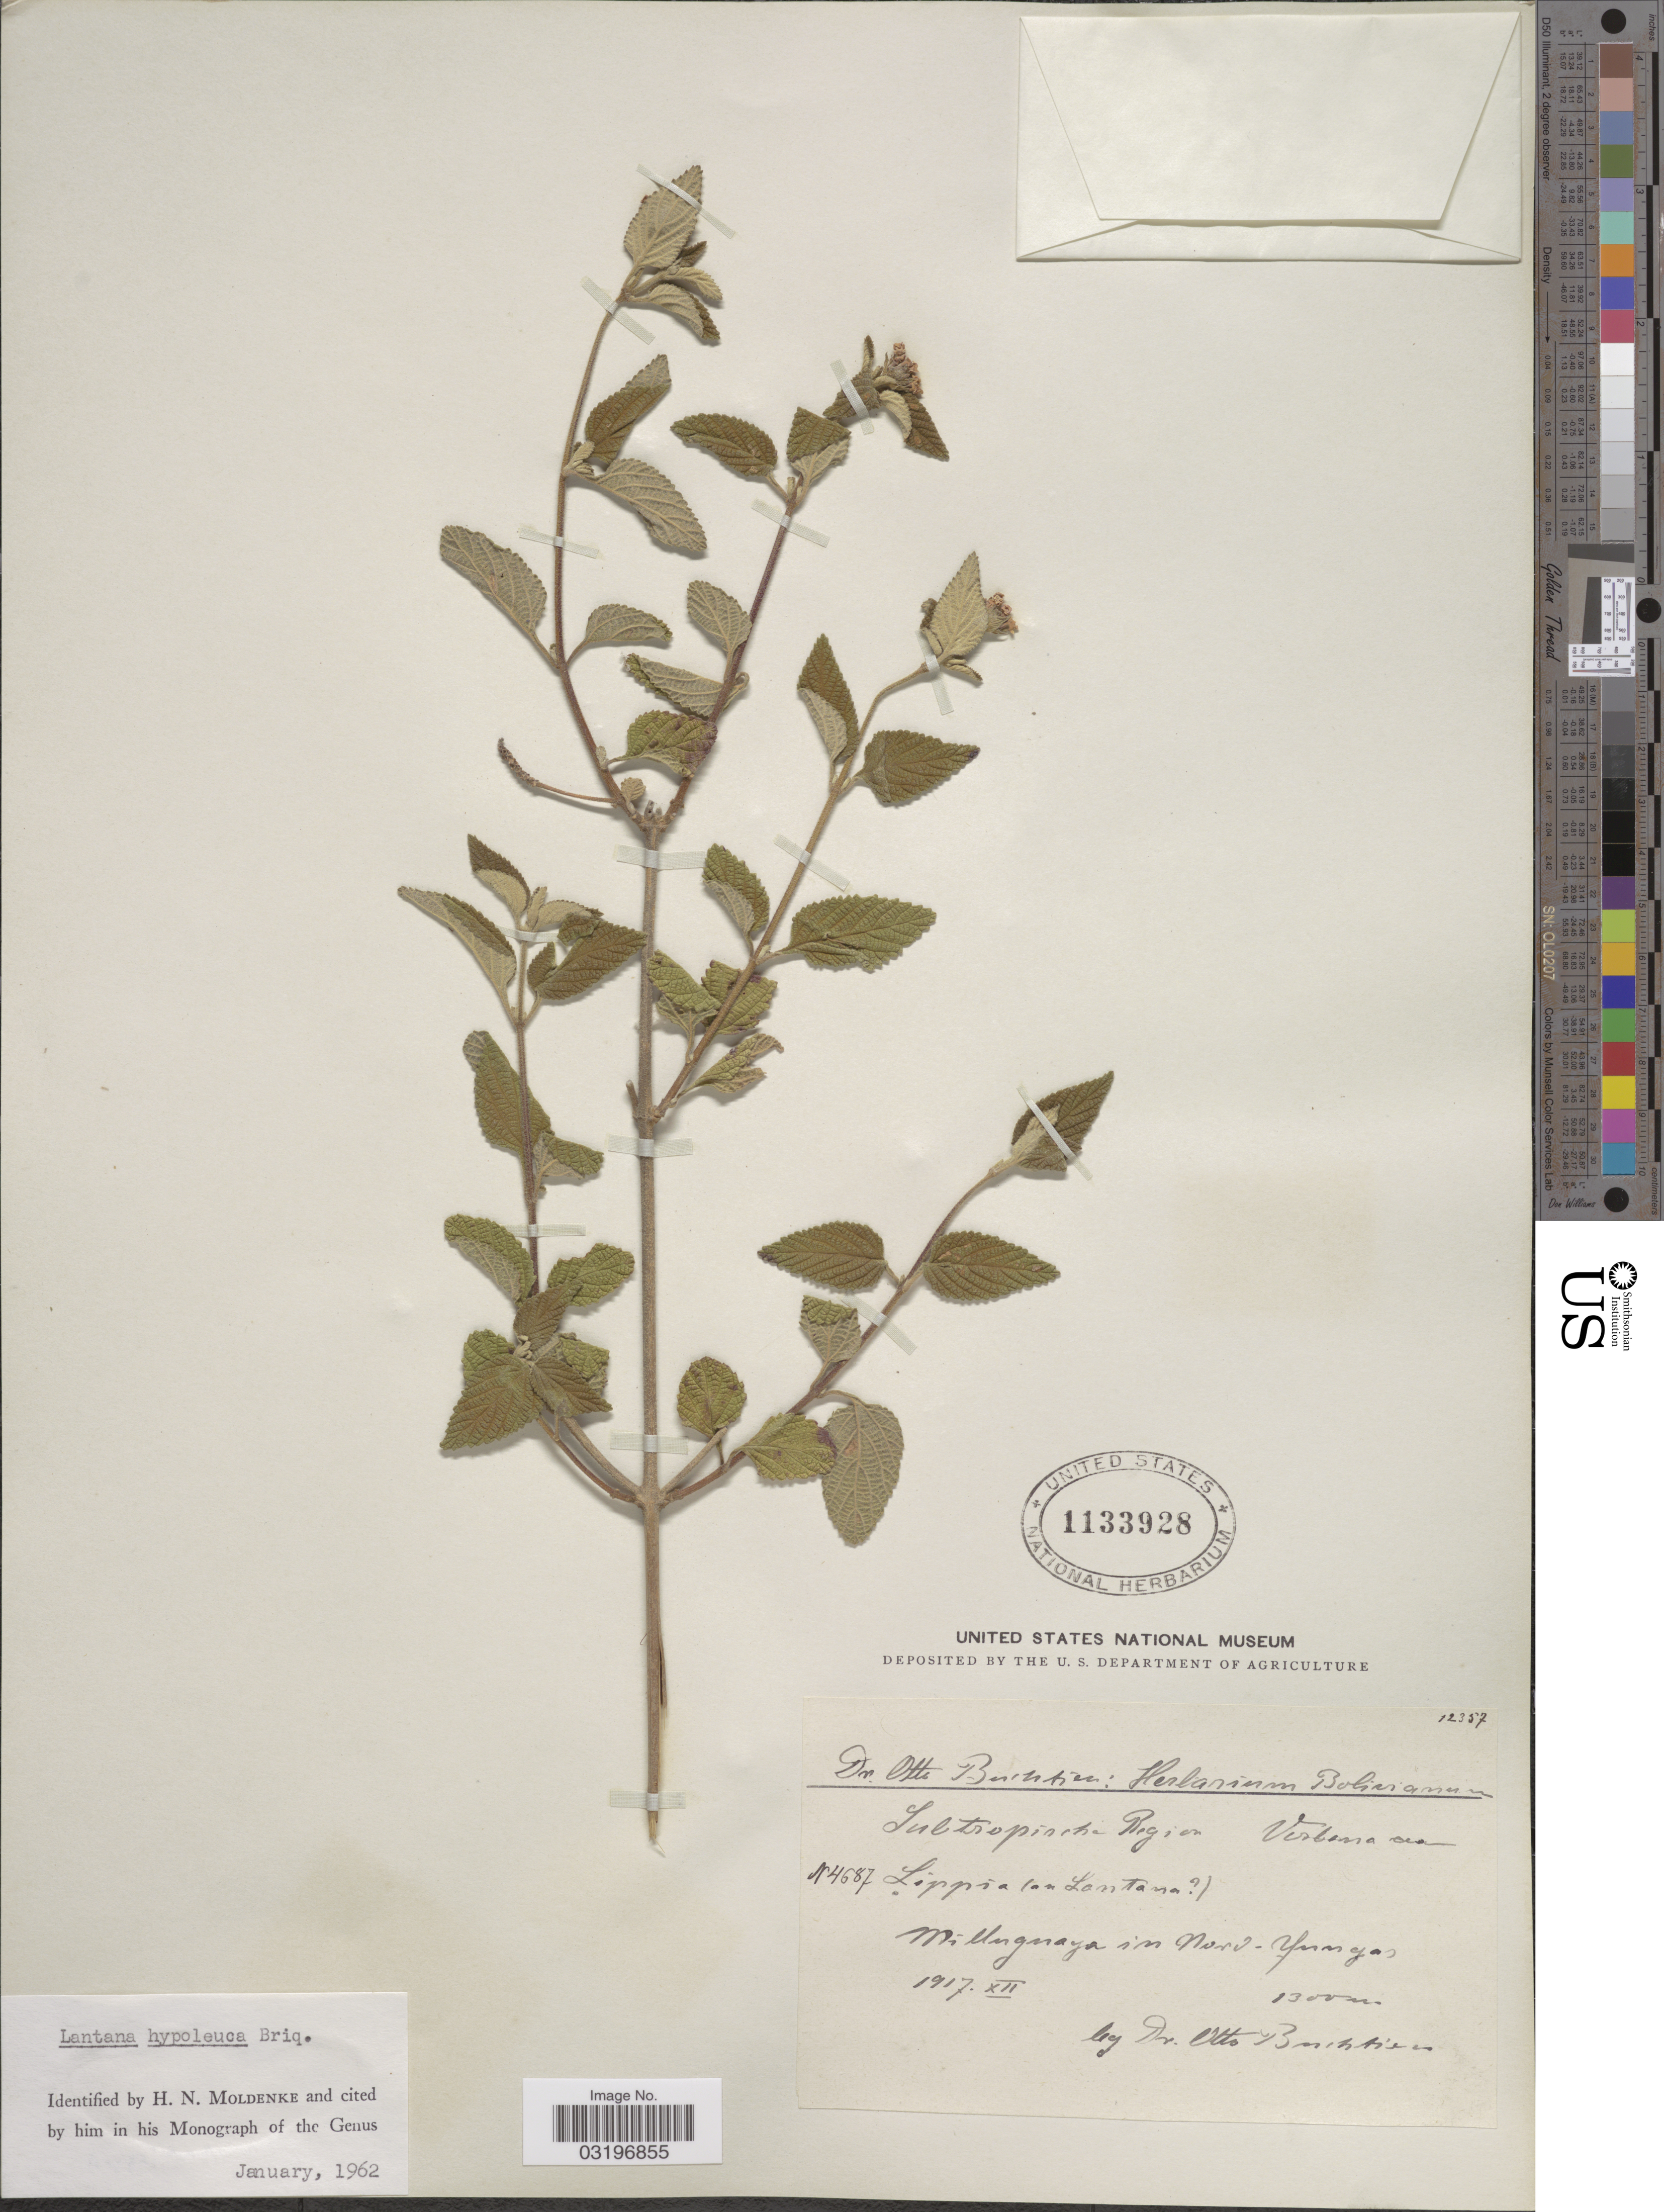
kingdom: Plantae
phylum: Tracheophyta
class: Magnoliopsida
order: Lamiales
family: Verbenaceae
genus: Lantana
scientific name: Lantana hypoleuca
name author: Briq.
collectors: O. Buchtien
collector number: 4687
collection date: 1917-12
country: Bolivia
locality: Subtropische Region. Milluguaya in Nord-Yungas.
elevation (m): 1300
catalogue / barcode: US 1133928